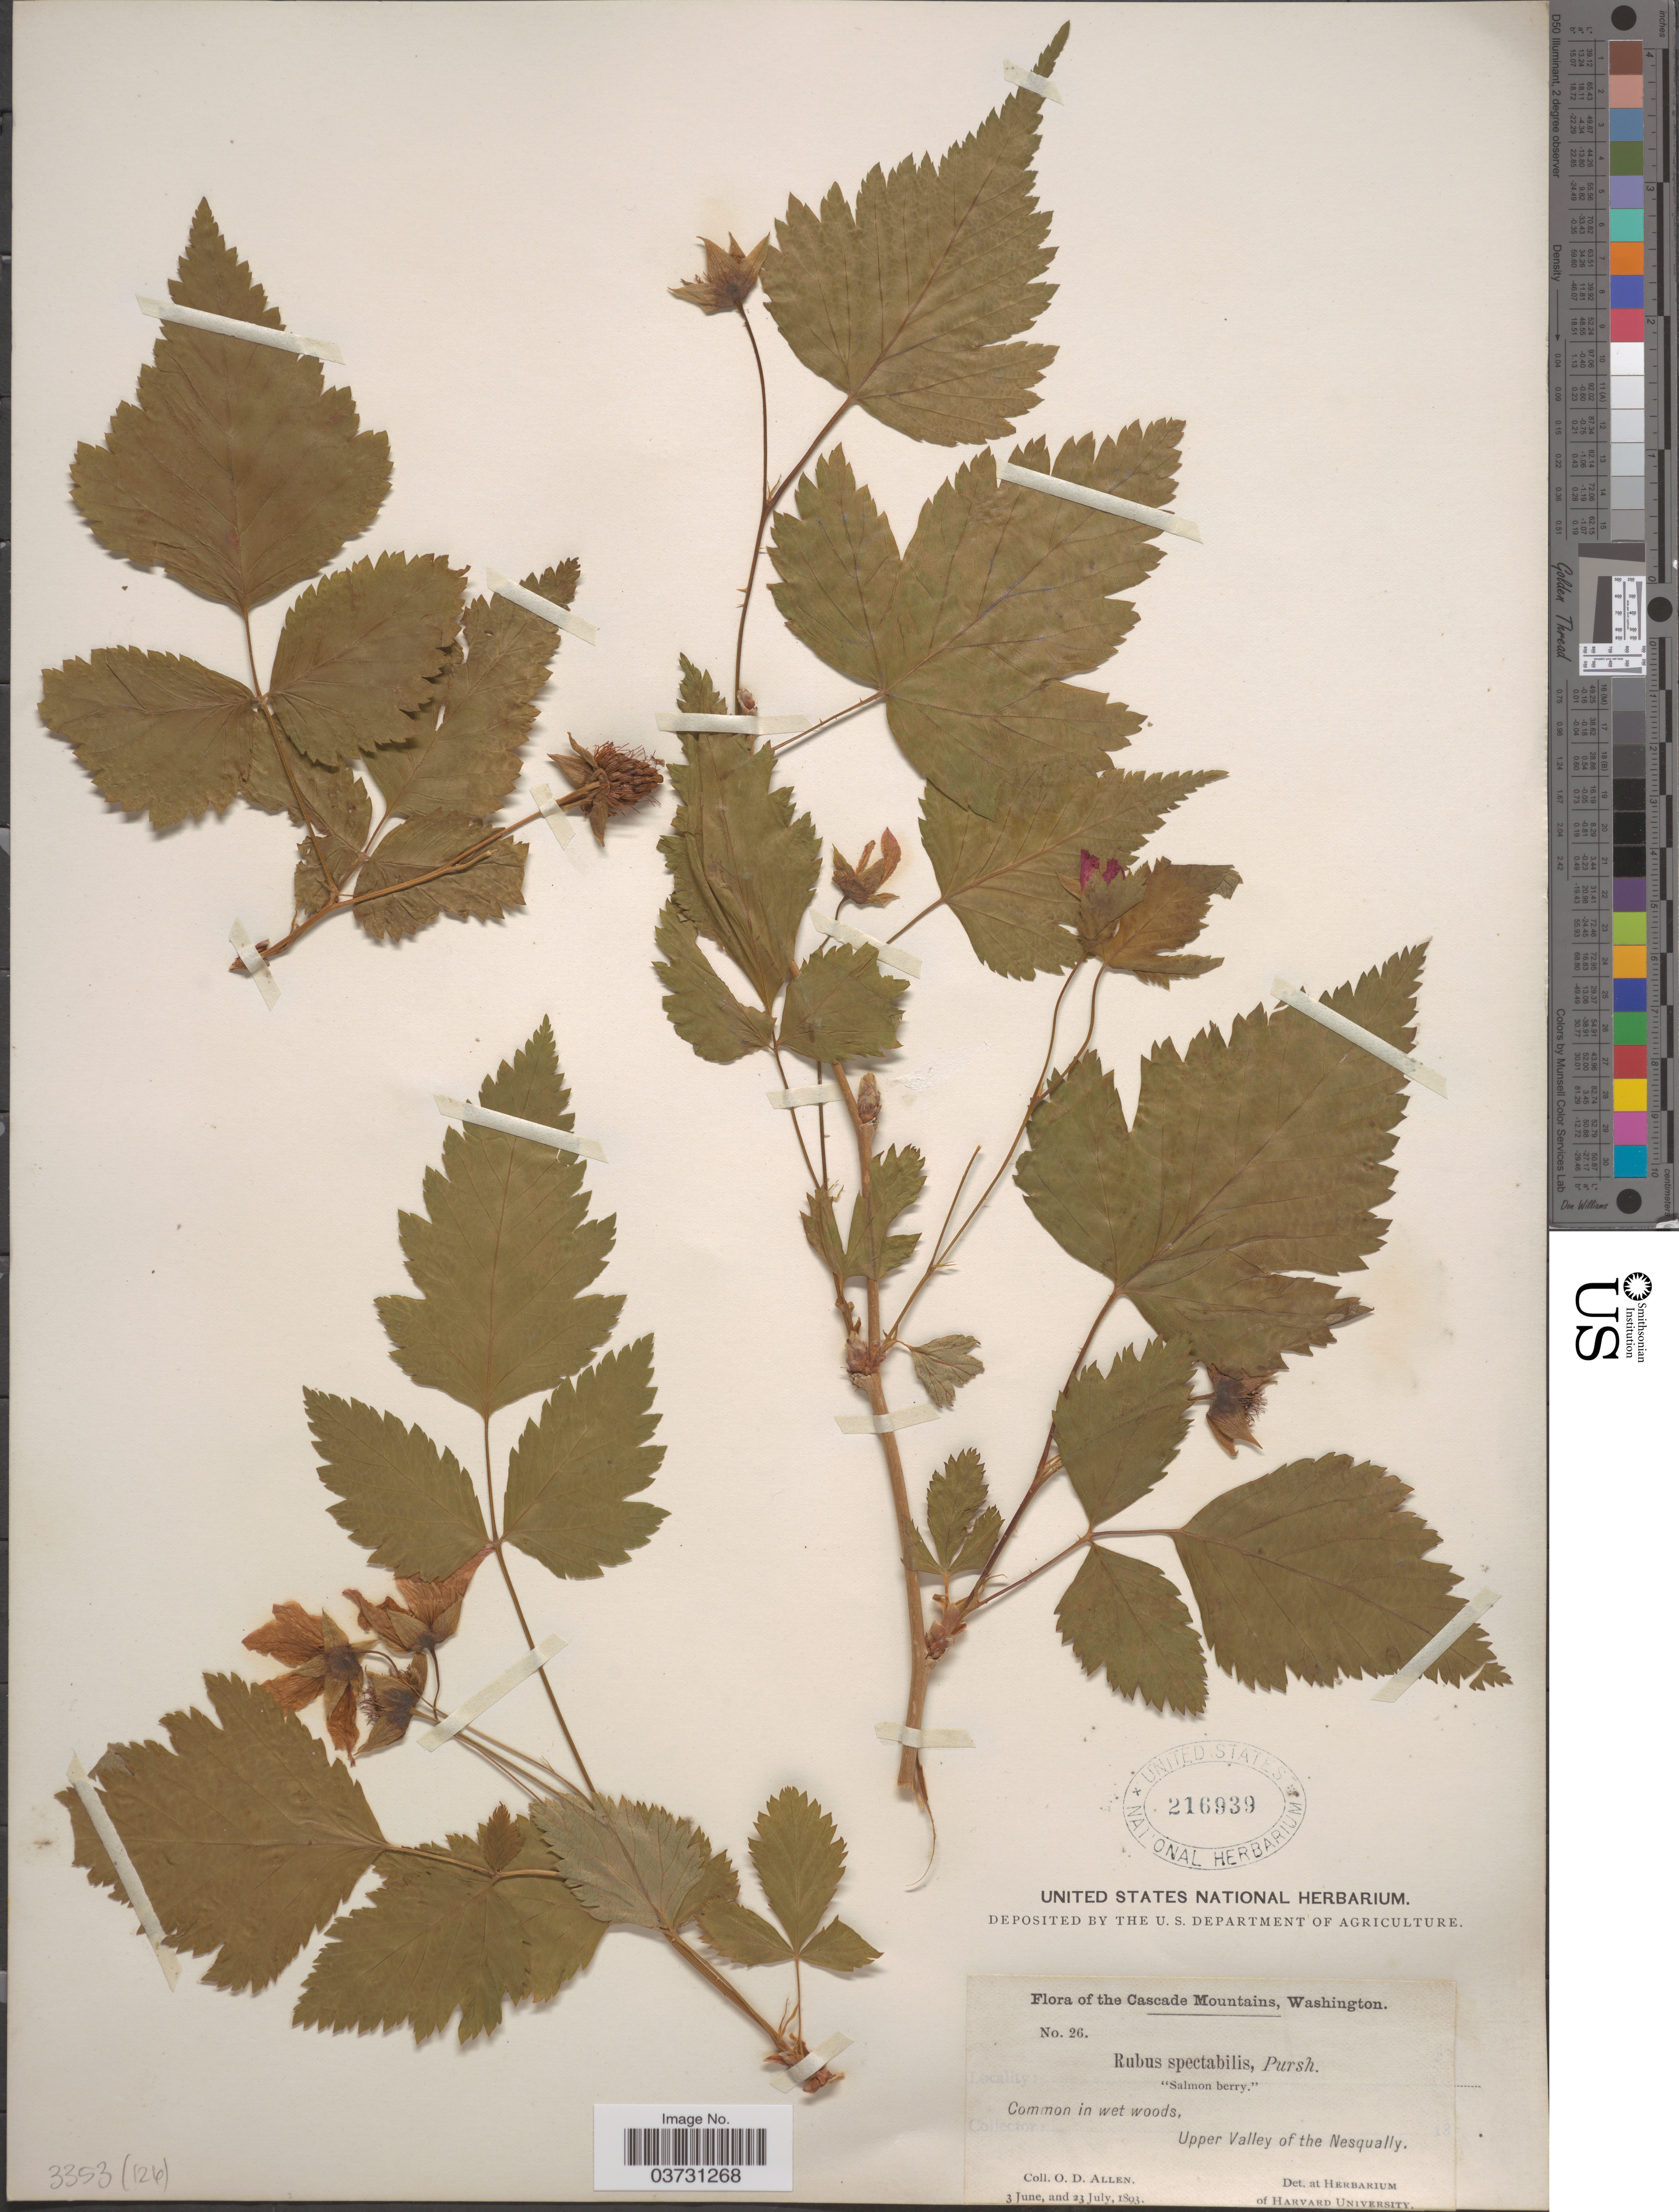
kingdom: Plantae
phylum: Tracheophyta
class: Magnoliopsida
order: Rosales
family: Rosaceae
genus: Rubus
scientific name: Rubus spectabilis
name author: Pursh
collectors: O. D. Allen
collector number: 26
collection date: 1893-06-03/1893-07-23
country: United States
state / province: Washington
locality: The Cascade Mountains. Upper Valley of the Nesqually.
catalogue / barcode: US 216939